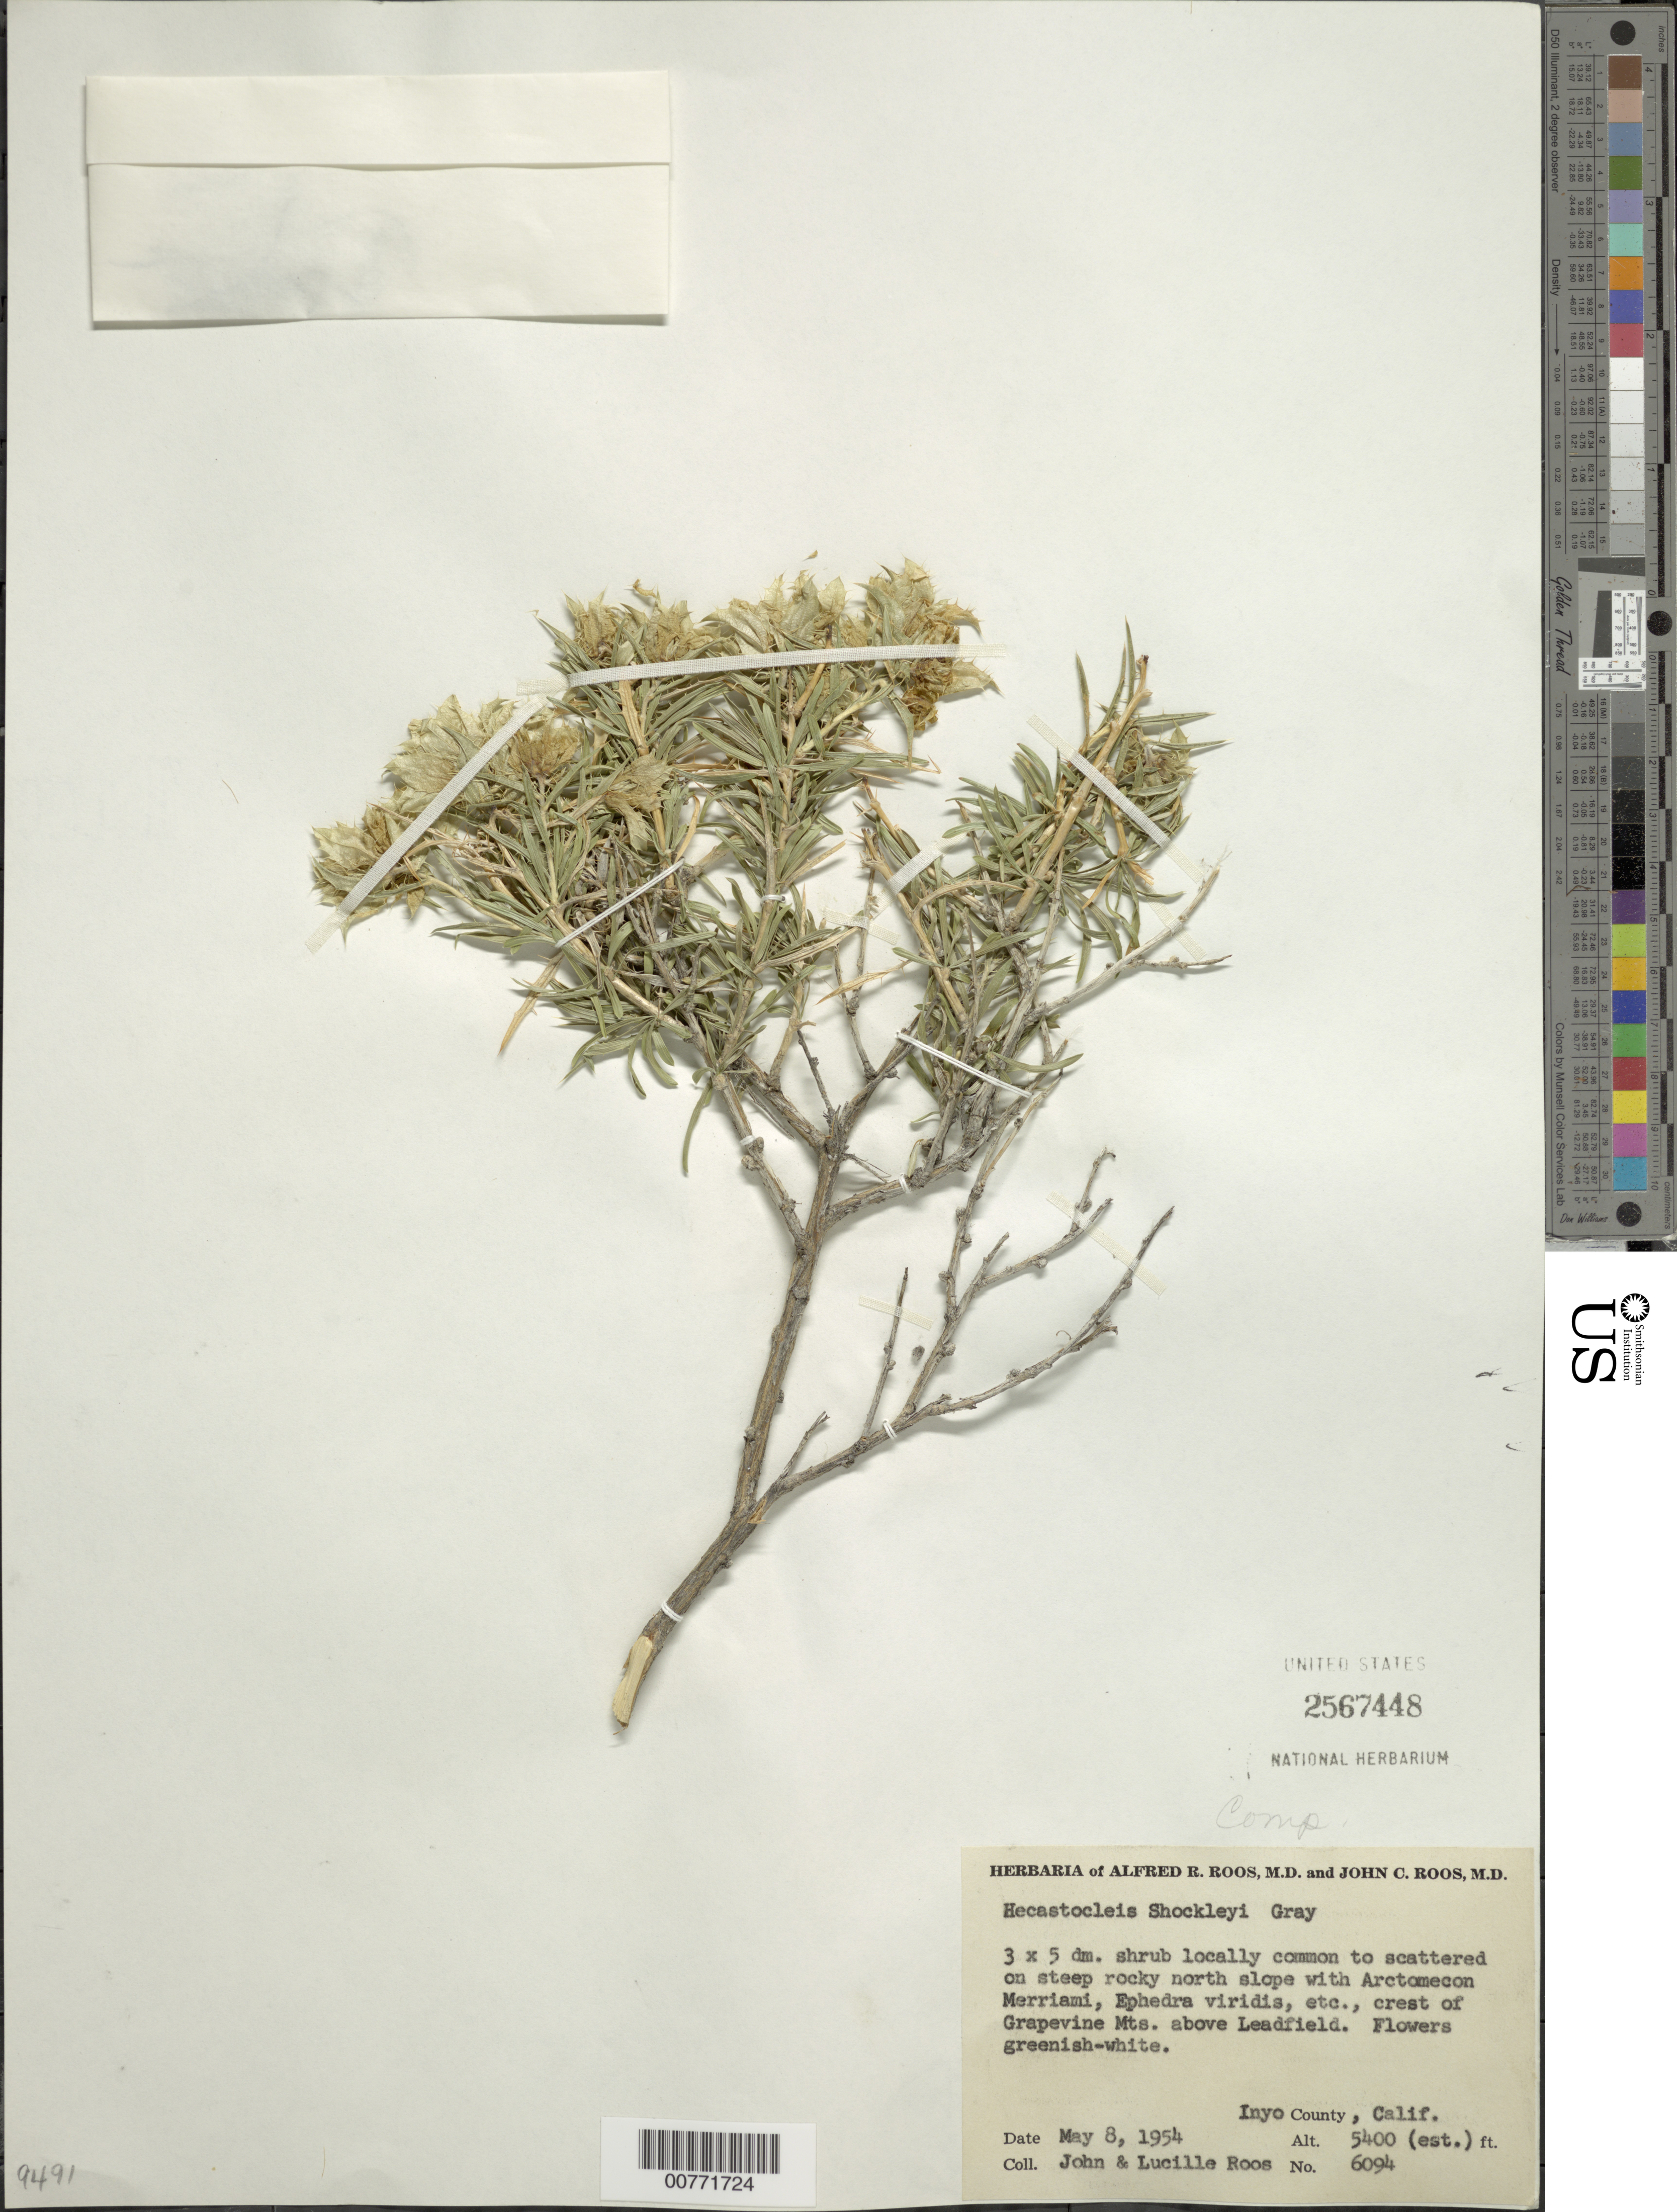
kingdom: Plantae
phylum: Tracheophyta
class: Magnoliopsida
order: Asterales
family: Asteraceae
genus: Hecastocleis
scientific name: Hecastocleis shockleyi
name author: A. Gray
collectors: J. C. Roos & L. Roos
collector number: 6094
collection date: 1954-05-08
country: United States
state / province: California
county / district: Inyo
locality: Grapevine Mts., above Leadfield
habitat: Steep rocky north slope, with Arctomecon, Merriami, Ephedra viridis, etc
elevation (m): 1646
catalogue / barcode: US 2567448